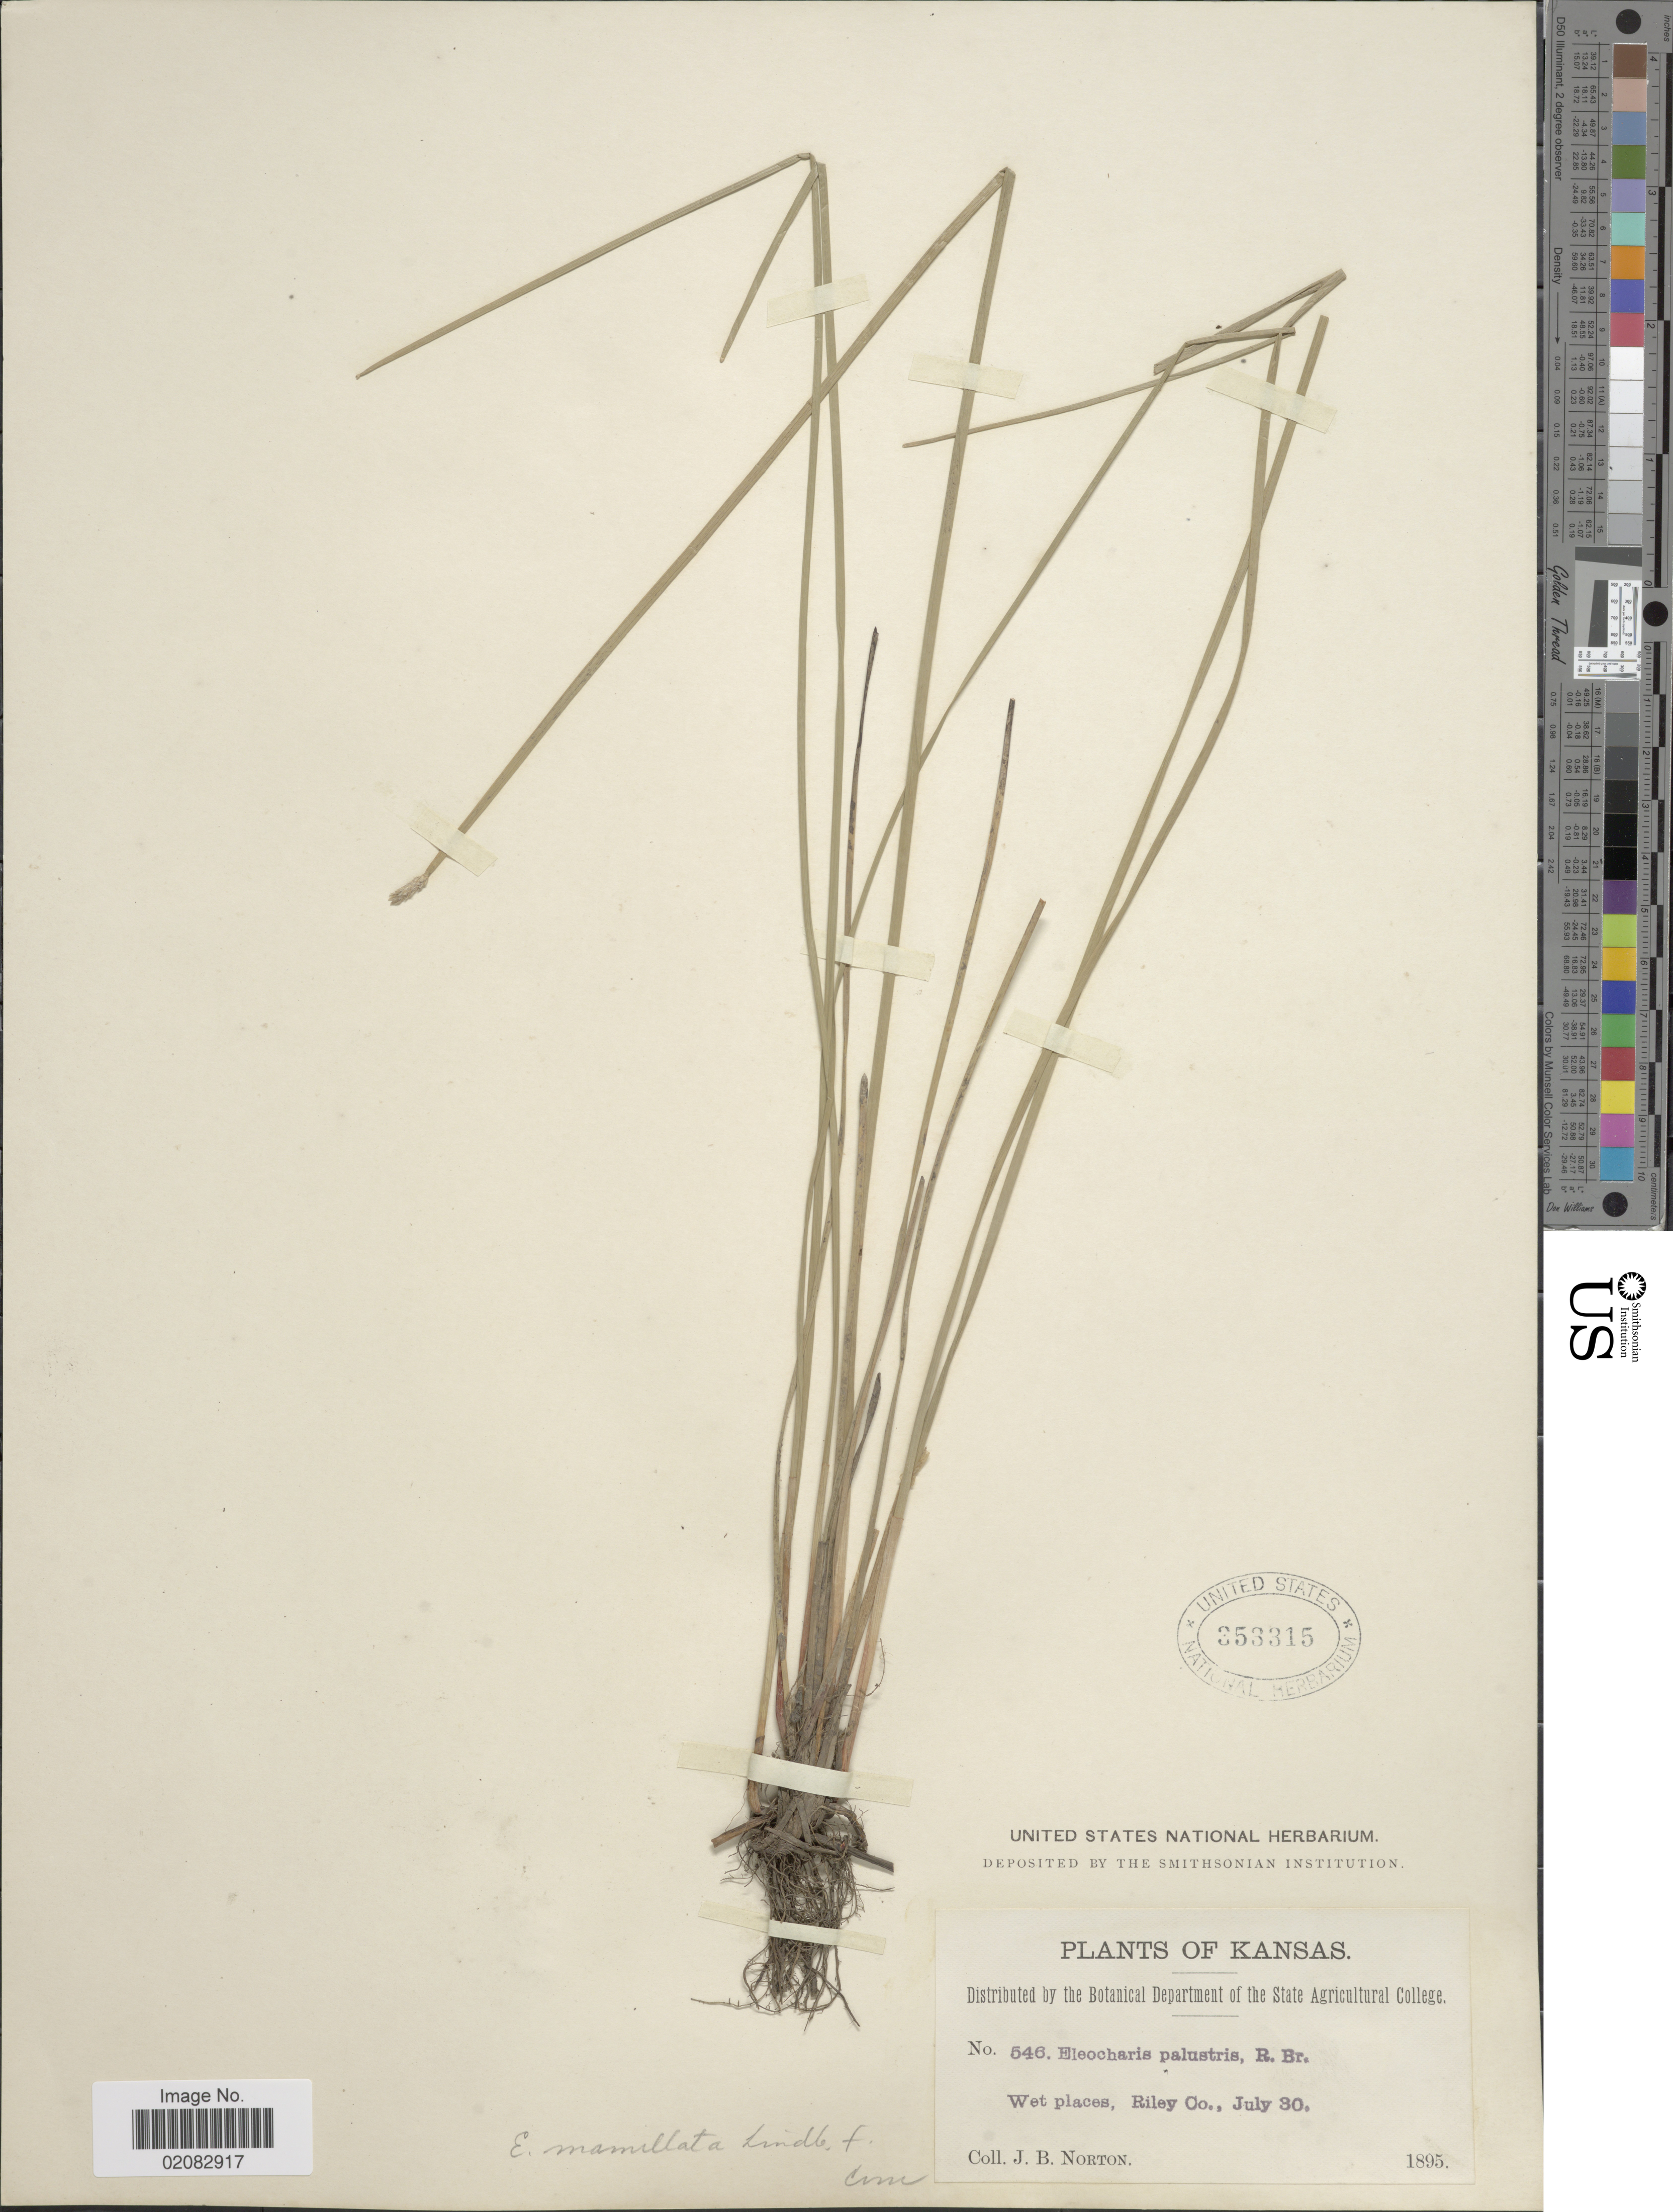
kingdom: Plantae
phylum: Tracheophyta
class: Liliopsida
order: Poales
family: Cyperaceae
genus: Eleocharis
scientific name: Eleocharis macrostachya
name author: Britton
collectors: J. B. Norton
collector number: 546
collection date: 1895-07-30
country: United States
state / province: Kansas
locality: Riley Co.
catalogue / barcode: US 353315